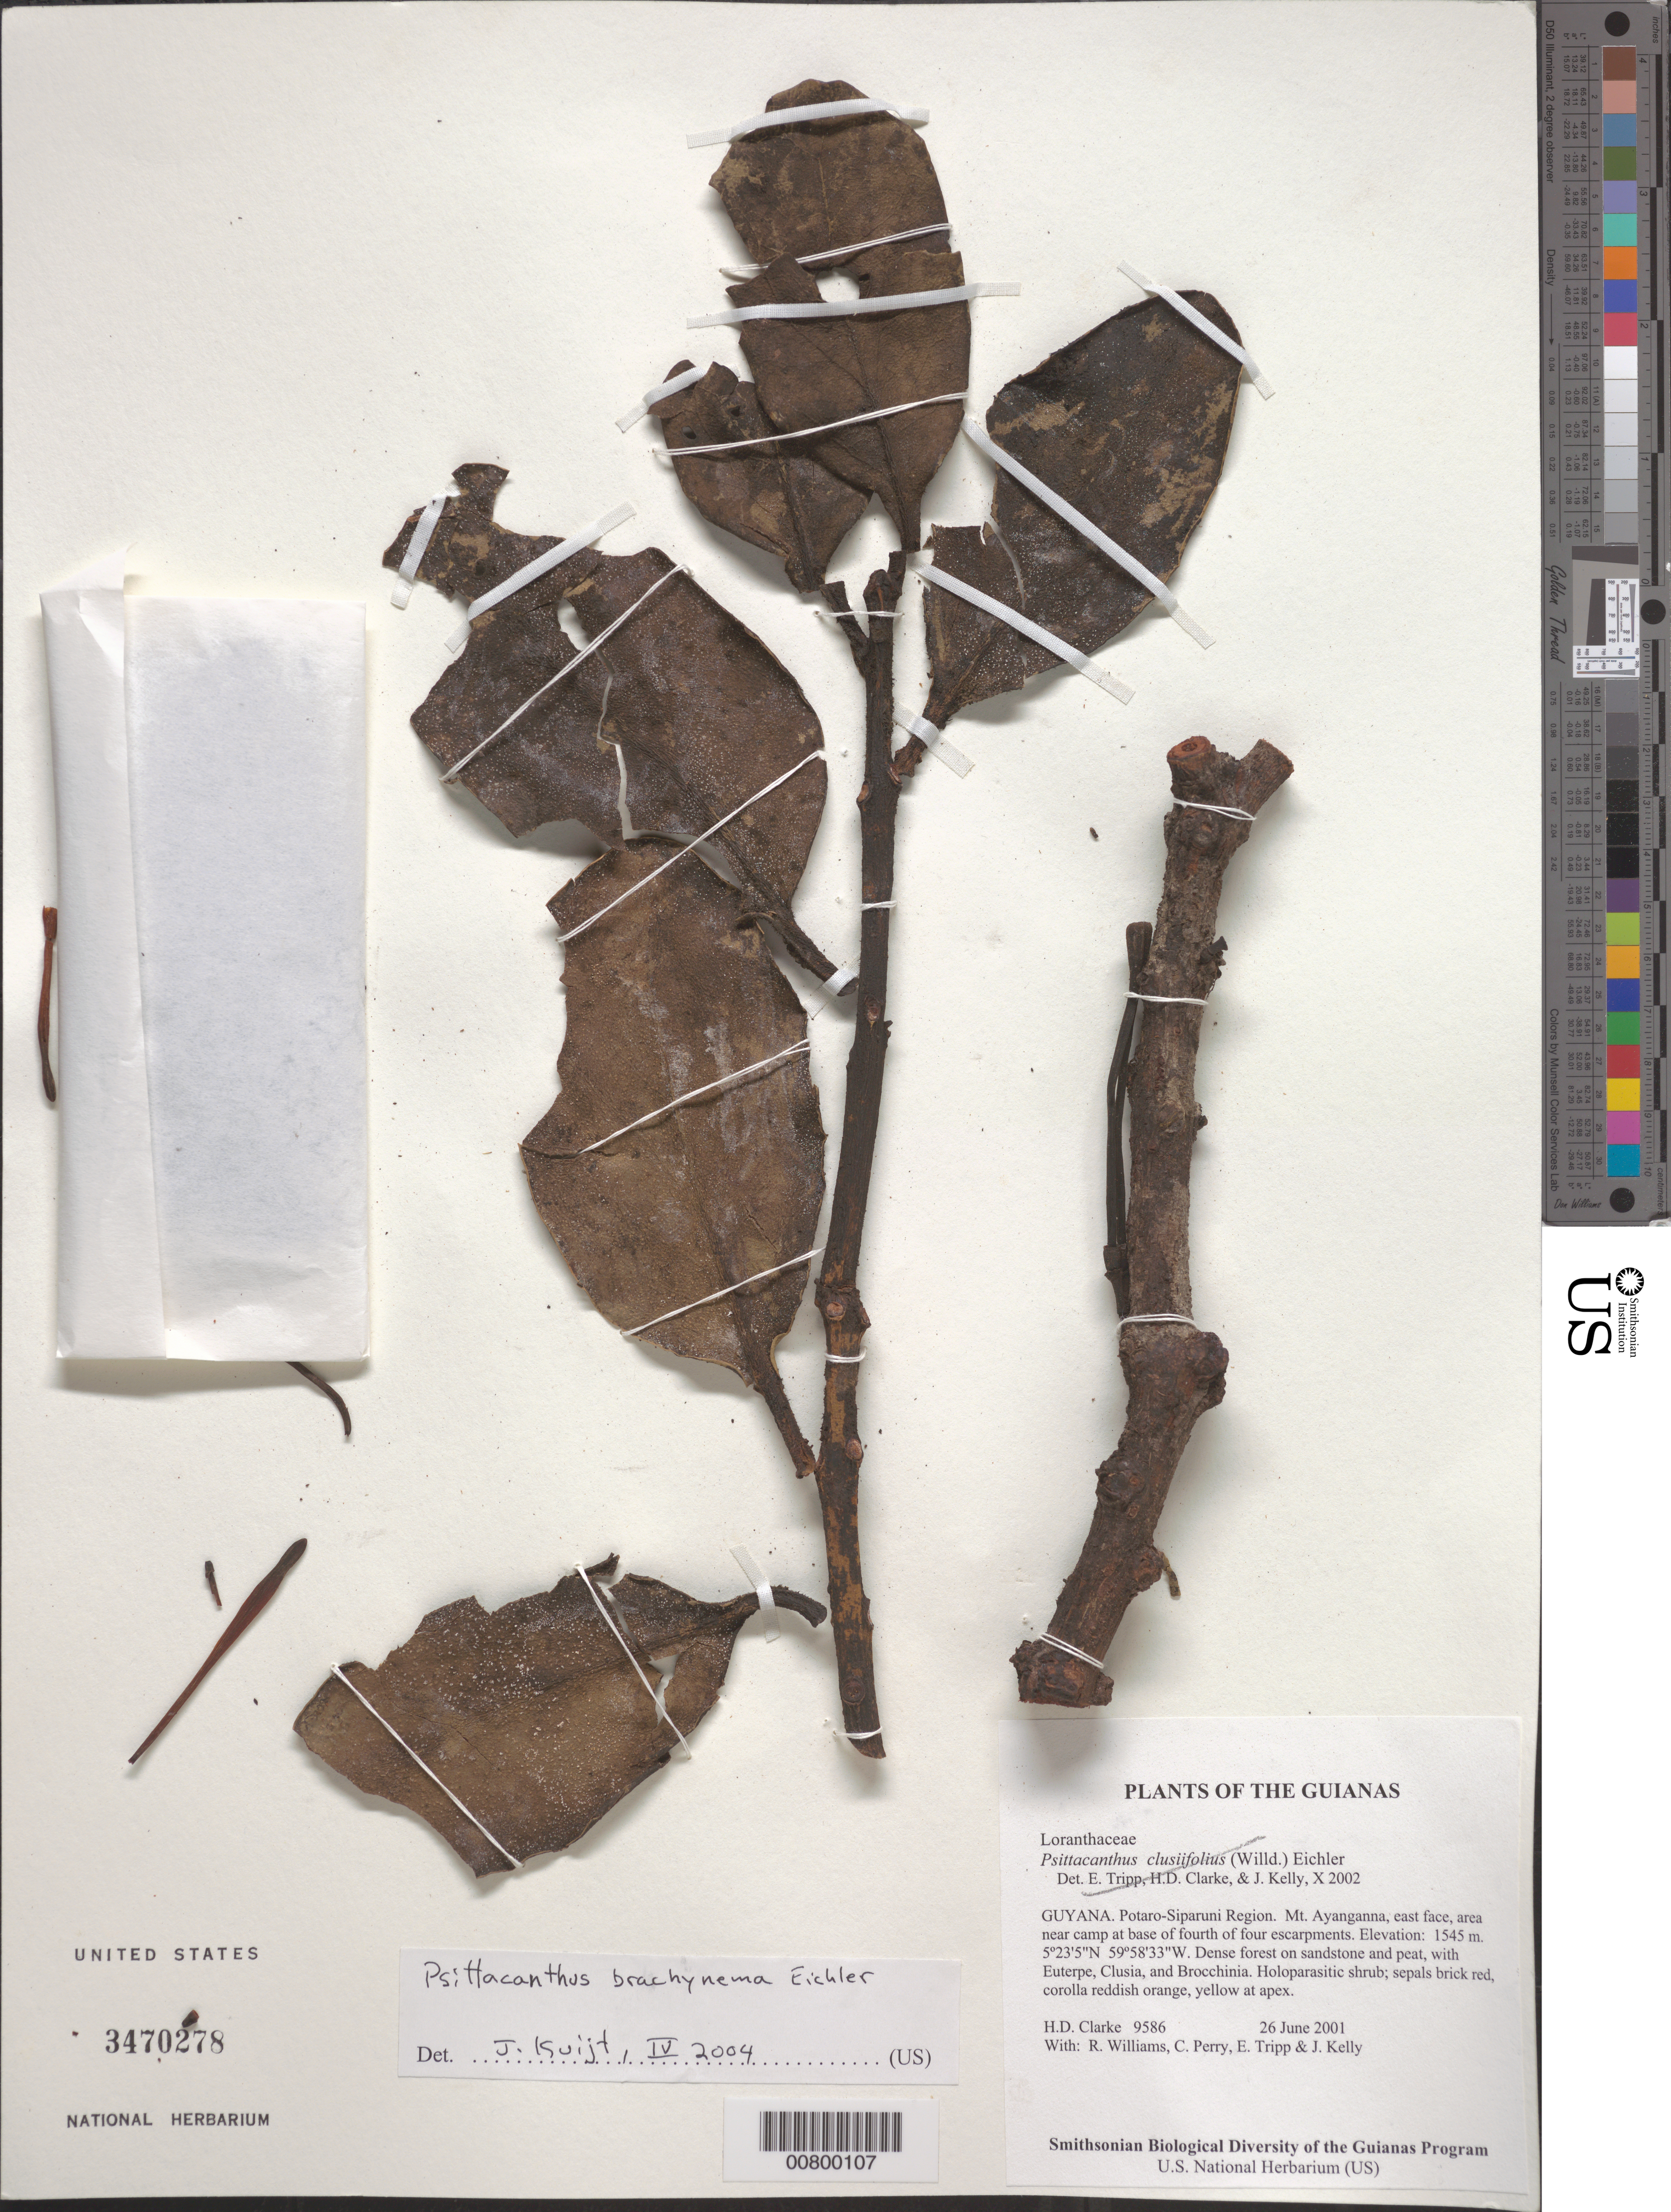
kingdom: Plantae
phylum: Tracheophyta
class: Magnoliopsida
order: Santalales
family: Loranthaceae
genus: Psittacanthus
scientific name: Psittacanthus brachynema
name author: Eichler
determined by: Kuijt, Job, (CANADA)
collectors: H. D. Clarke, R. Williams, C. Perry, E. Tripp & J. Kelly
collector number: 9586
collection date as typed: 26 June 2001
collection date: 2001-06-26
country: Guyana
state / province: Potaro-Siparuni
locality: Mt. Ayanganna, east face, area near camp at base of fourth of four escarpments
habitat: Dense forest on sandstone and peat, with Euterpe, Clusia, and Brocchinia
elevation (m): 1545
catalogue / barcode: US 3470278